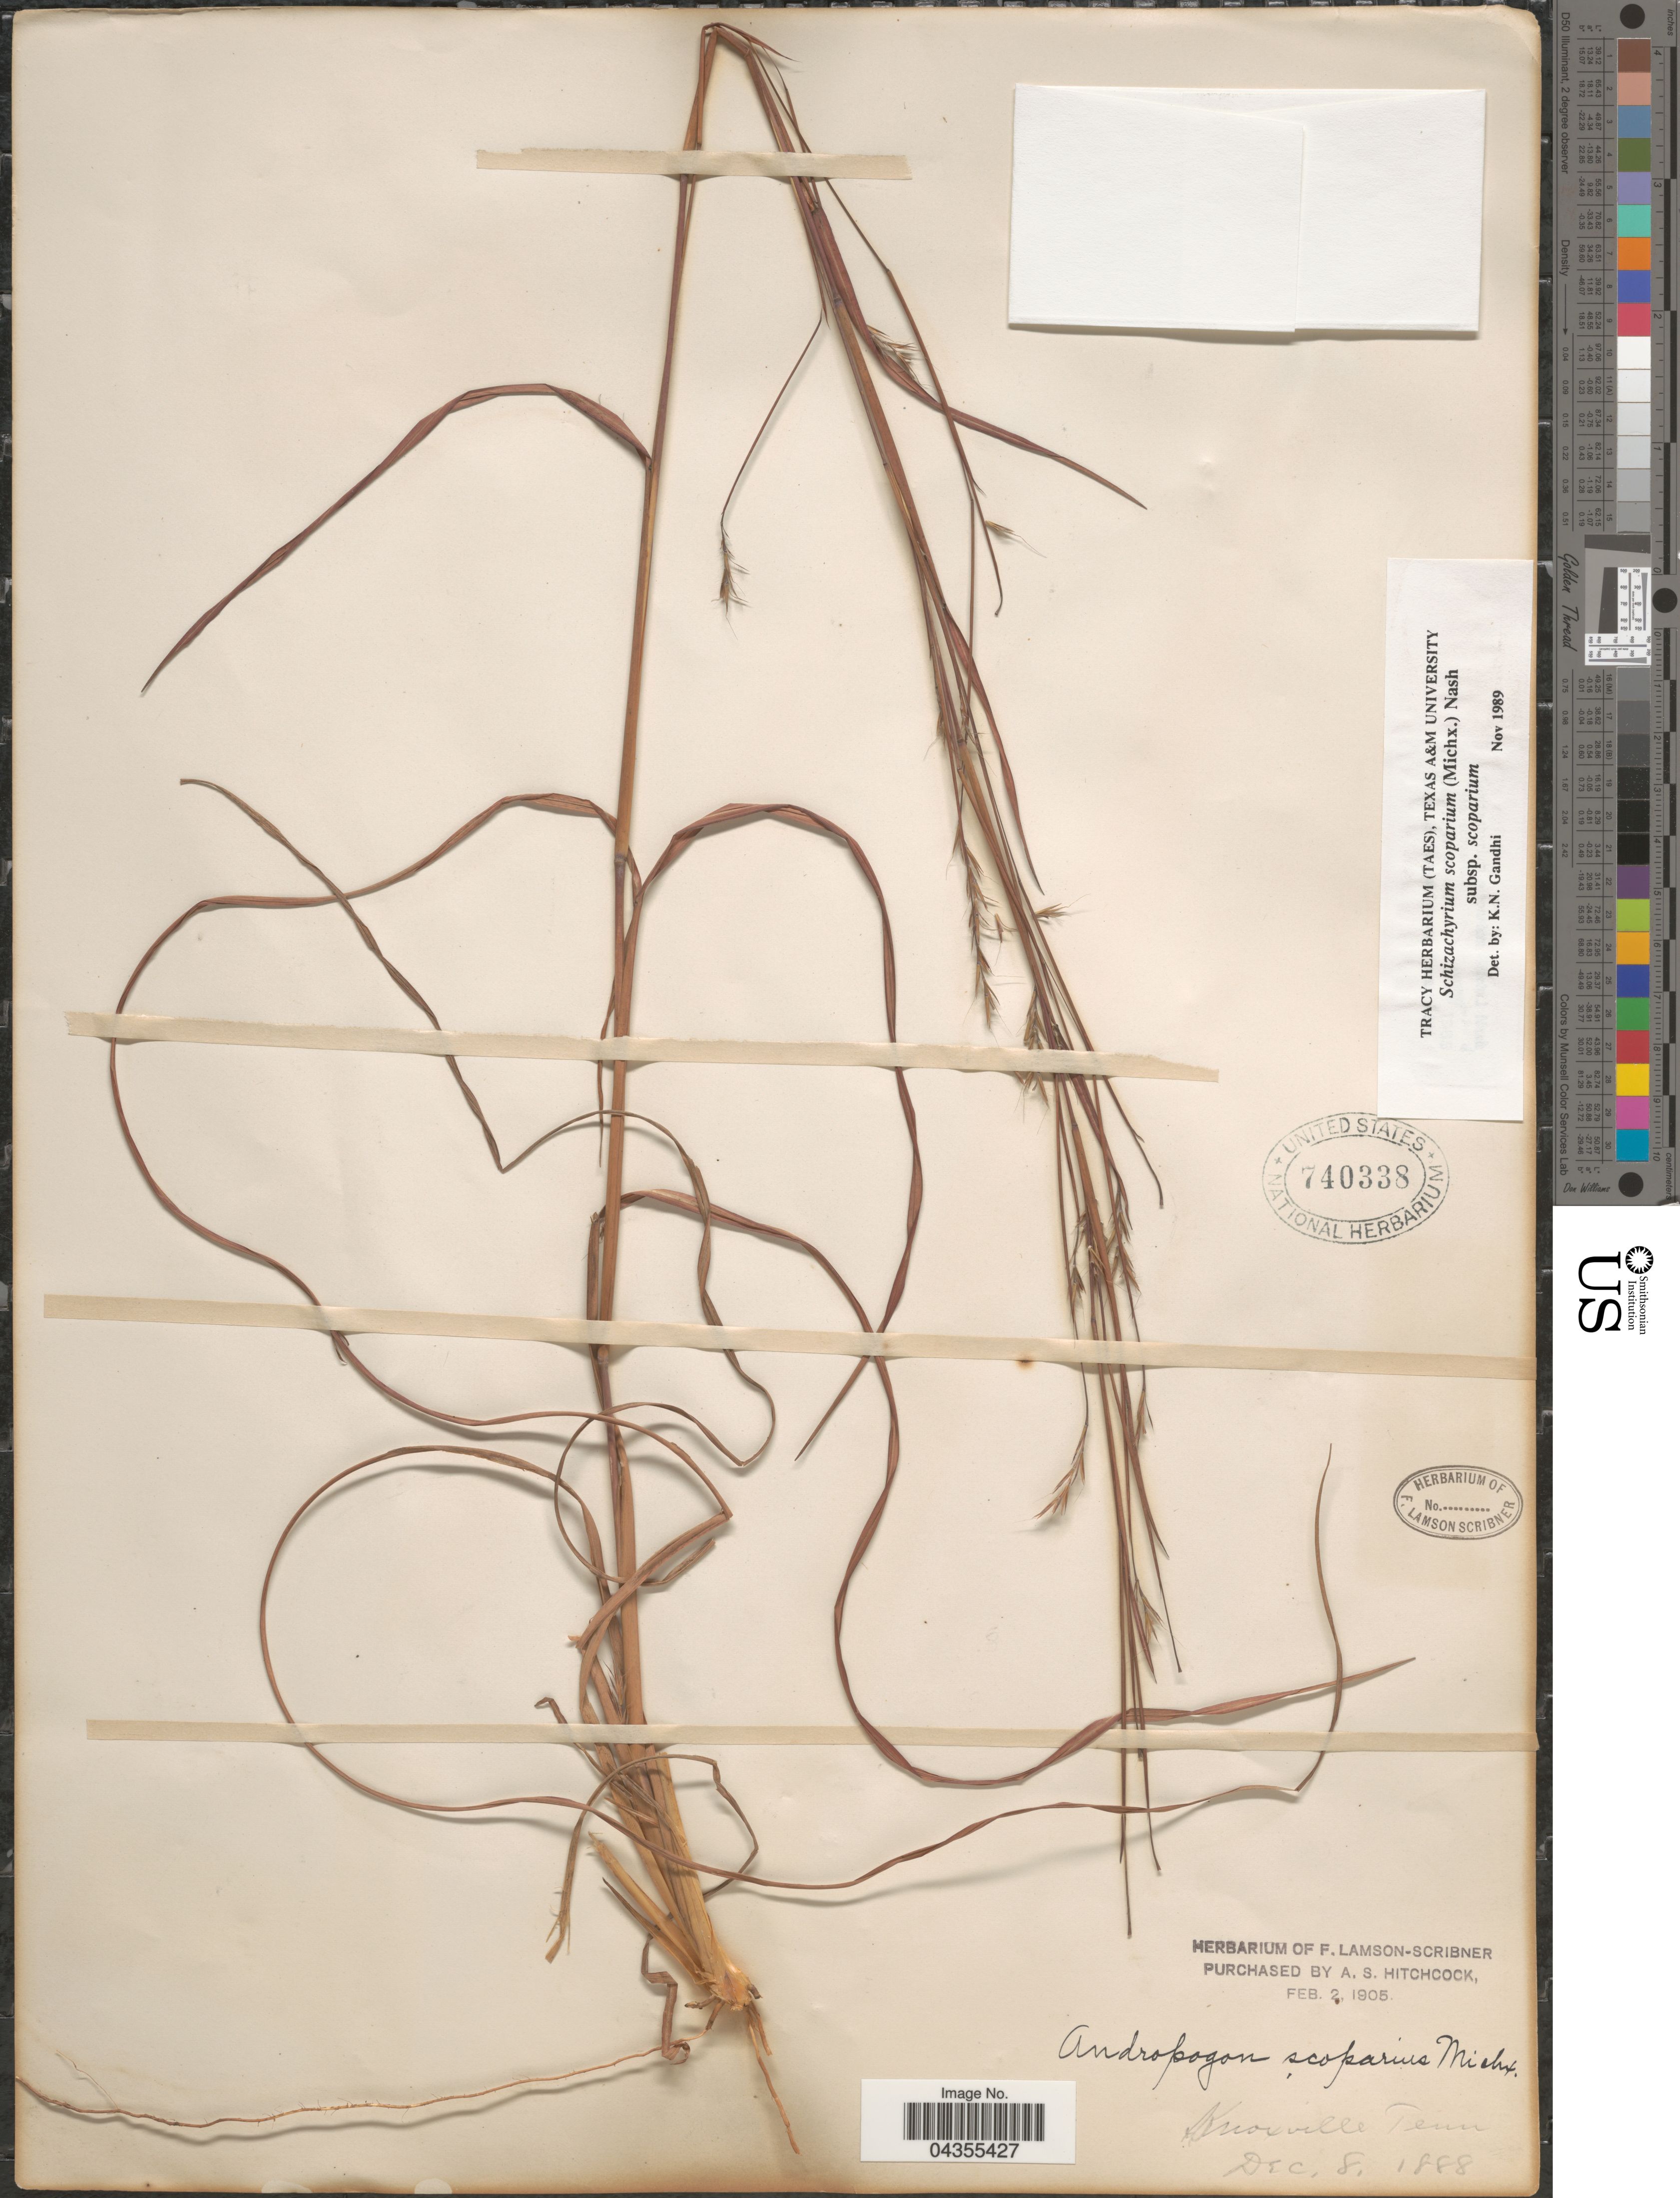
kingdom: Plantae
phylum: Tracheophyta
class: Liliopsida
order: Poales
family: Poaceae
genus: Schizachyrium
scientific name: Schizachyrium scoparium var. scoparium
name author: (Michx.) Nash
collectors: ex herb. F. Lamson Scribner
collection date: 1888-12-08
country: United States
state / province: Tennessee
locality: Knoxville.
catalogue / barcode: US 740338